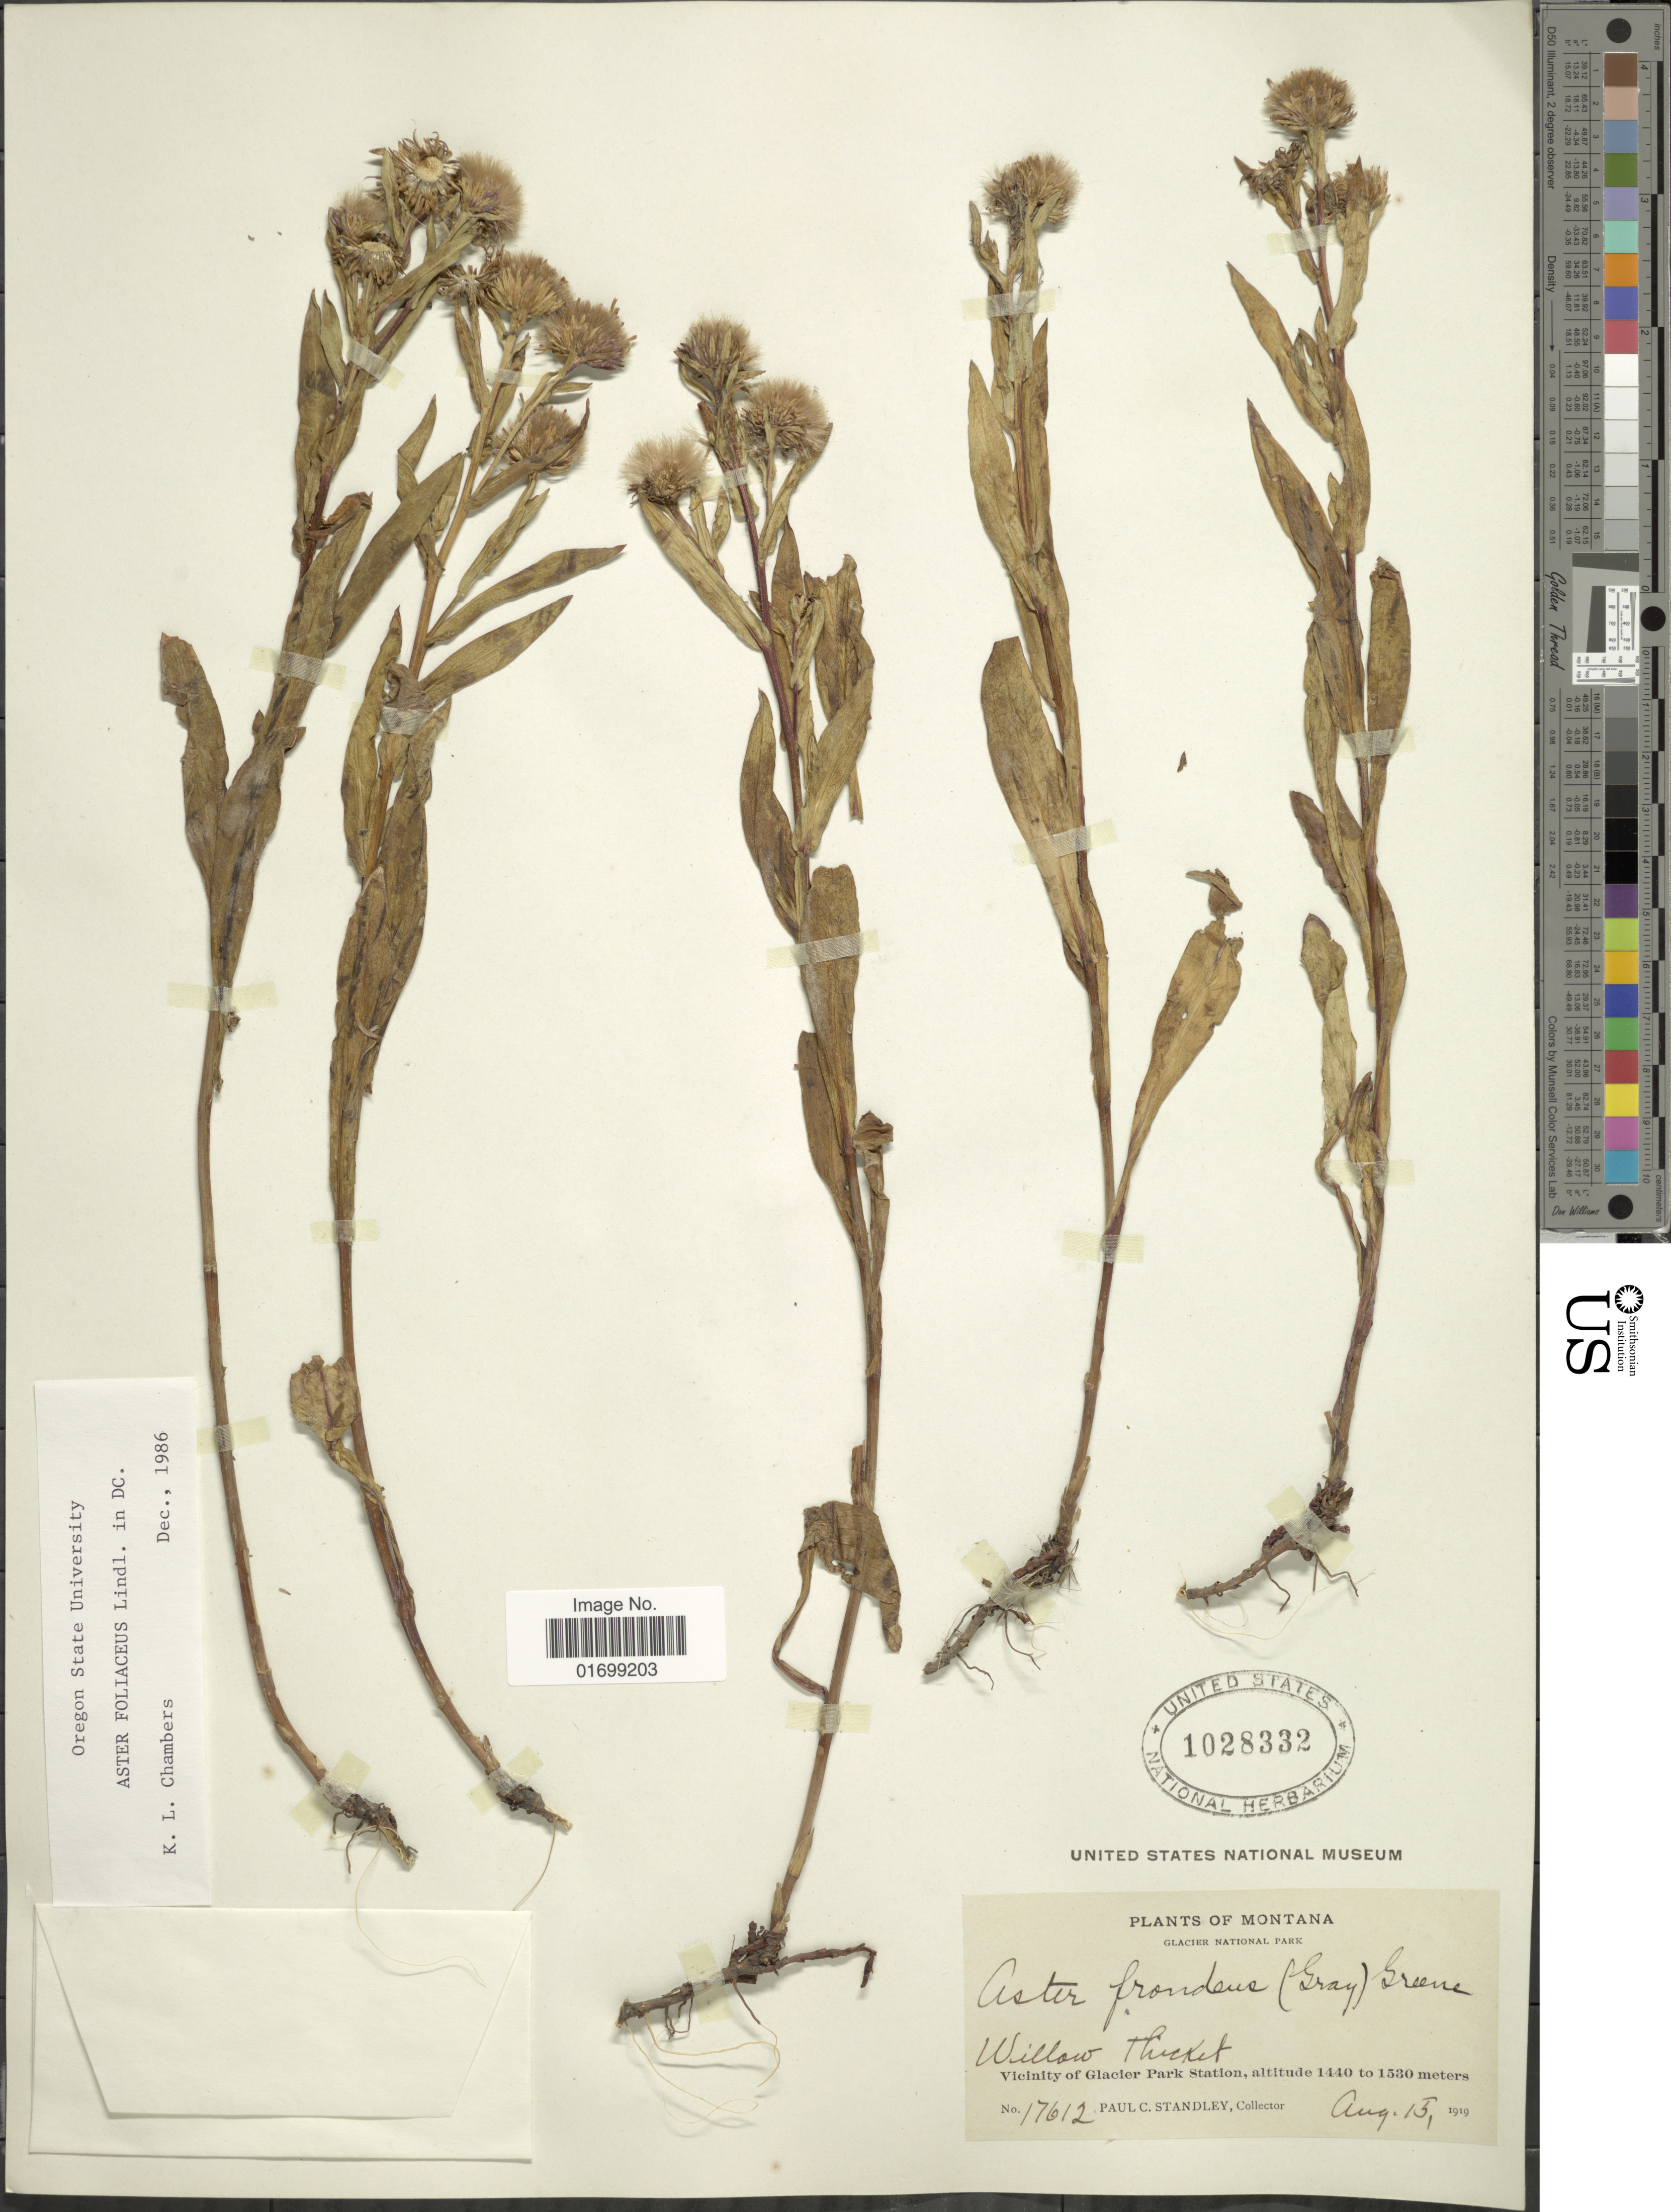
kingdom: Plantae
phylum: Tracheophyta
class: Magnoliopsida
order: Asterales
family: Asteraceae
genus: Symphyotrichum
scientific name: Symphyotrichum foliaceum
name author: (Lindl. ex DC.) G.L. Nesom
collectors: P. C. Standley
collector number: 17612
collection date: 1919-08-15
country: United States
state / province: Montana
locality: Glacier National Park, willow thicket, vicinity of Glacier Park Station.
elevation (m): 1440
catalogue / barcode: US 1028332